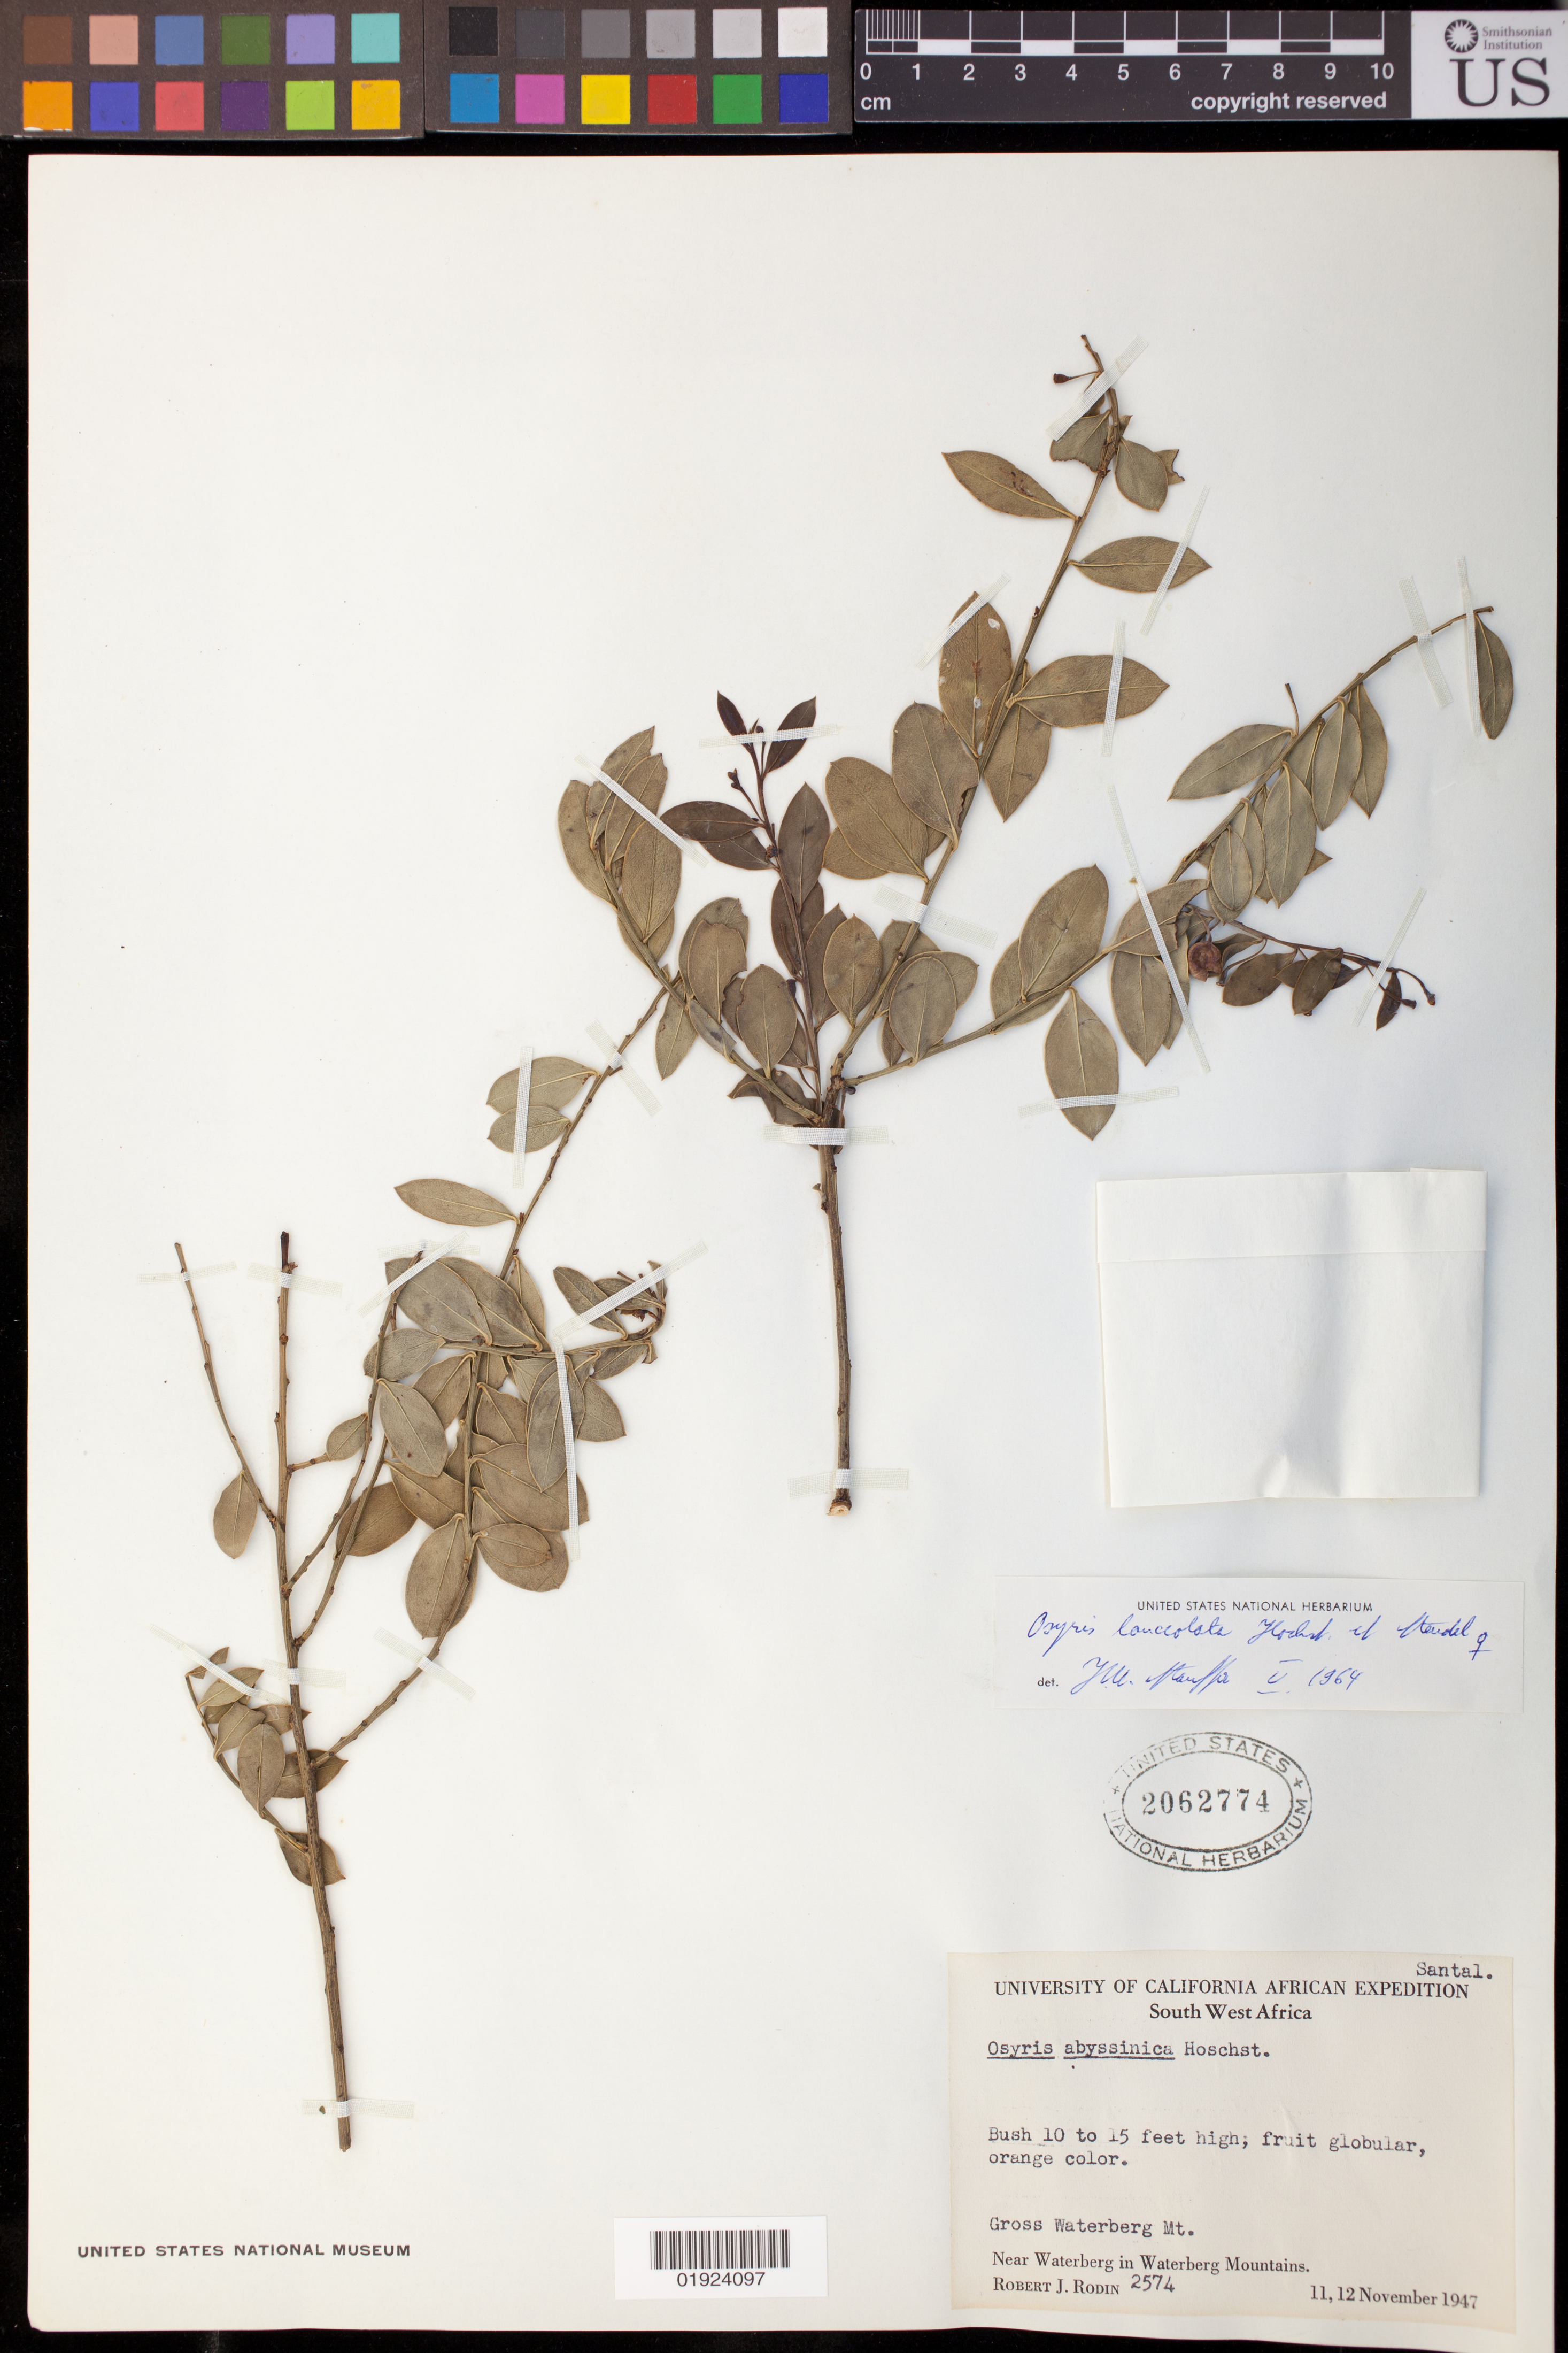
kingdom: Plantae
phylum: Tracheophyta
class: Magnoliopsida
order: Santalales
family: Santalaceae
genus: Osyris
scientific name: Osyris quadripartita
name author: Salzm. ex Decne.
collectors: R. J. Rodin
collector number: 2574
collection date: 1947-11-11/1947-11-12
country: Namibia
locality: Gross Waterberg Mt.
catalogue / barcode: US 2062774